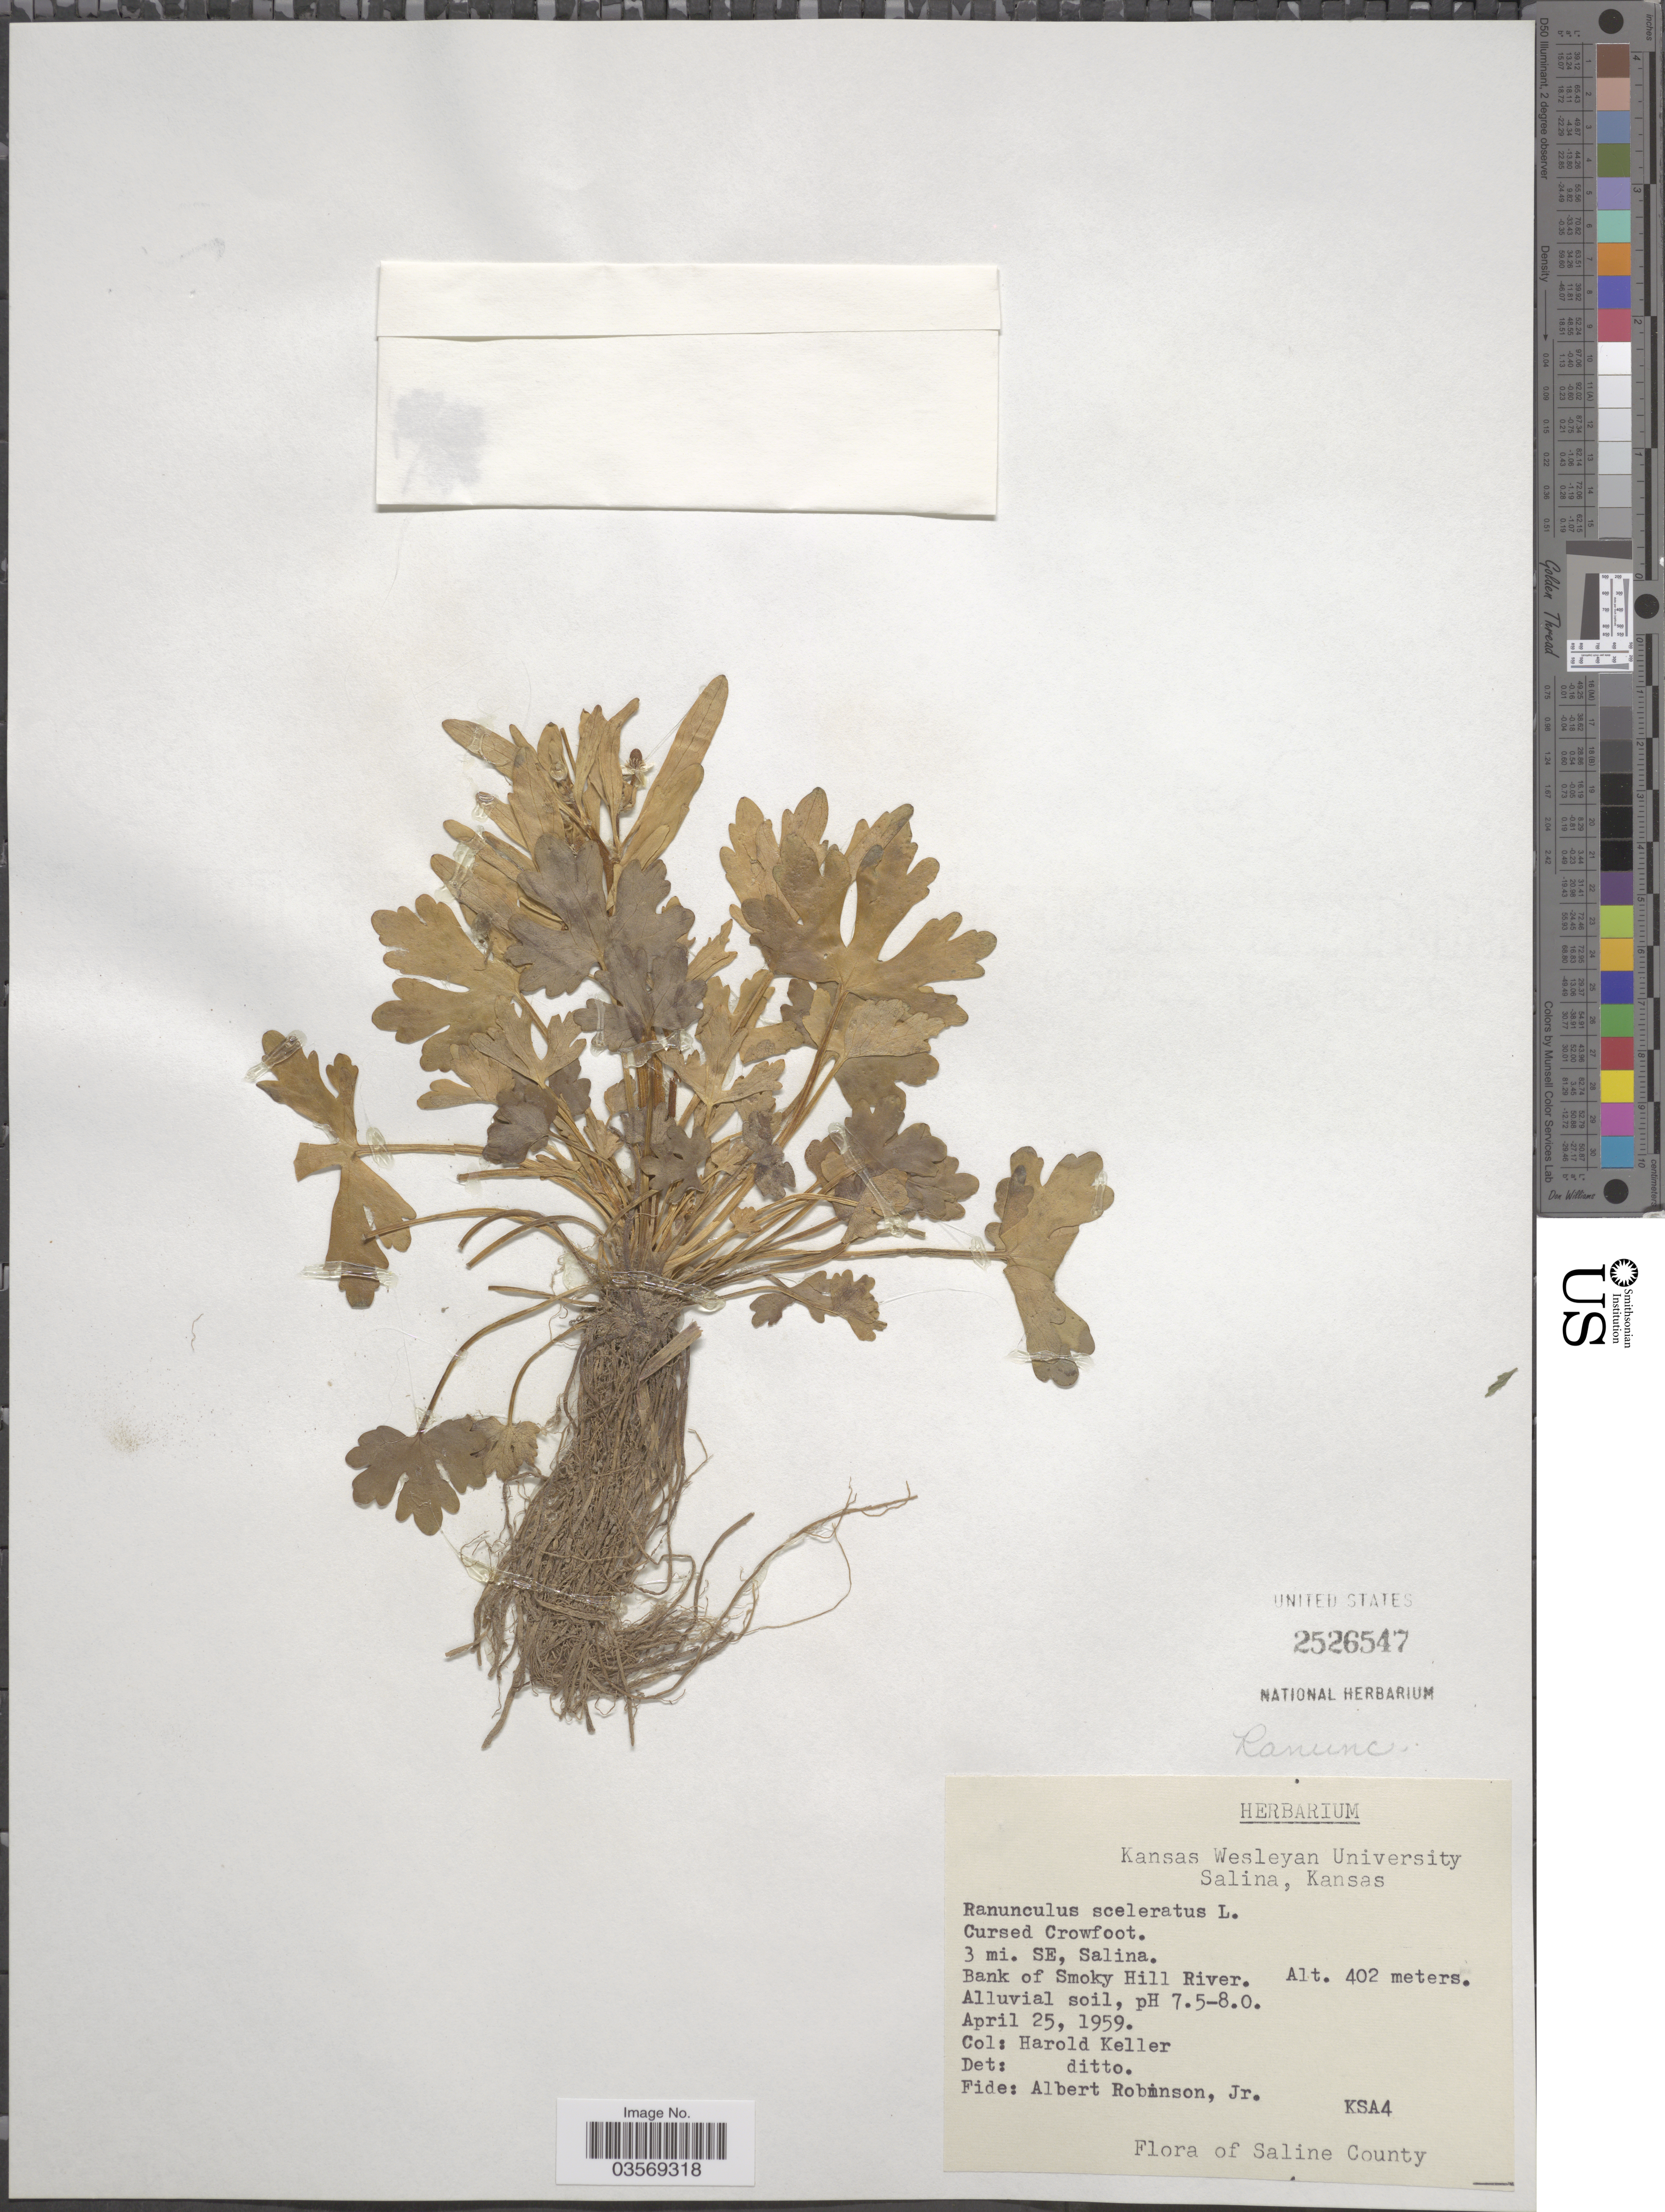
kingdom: Plantae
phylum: Tracheophyta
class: Magnoliopsida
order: Ranunculales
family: Ranunculaceae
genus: Ranunculus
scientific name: Ranunculus sceleratus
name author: L.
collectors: H. Keller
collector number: KSA4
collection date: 1959-04-25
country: United States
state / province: Kansas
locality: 3 mi. SE, Salina. Bank of Smoky Hill River. Saline County. Alluvial soil.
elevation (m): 402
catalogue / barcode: US 2526547